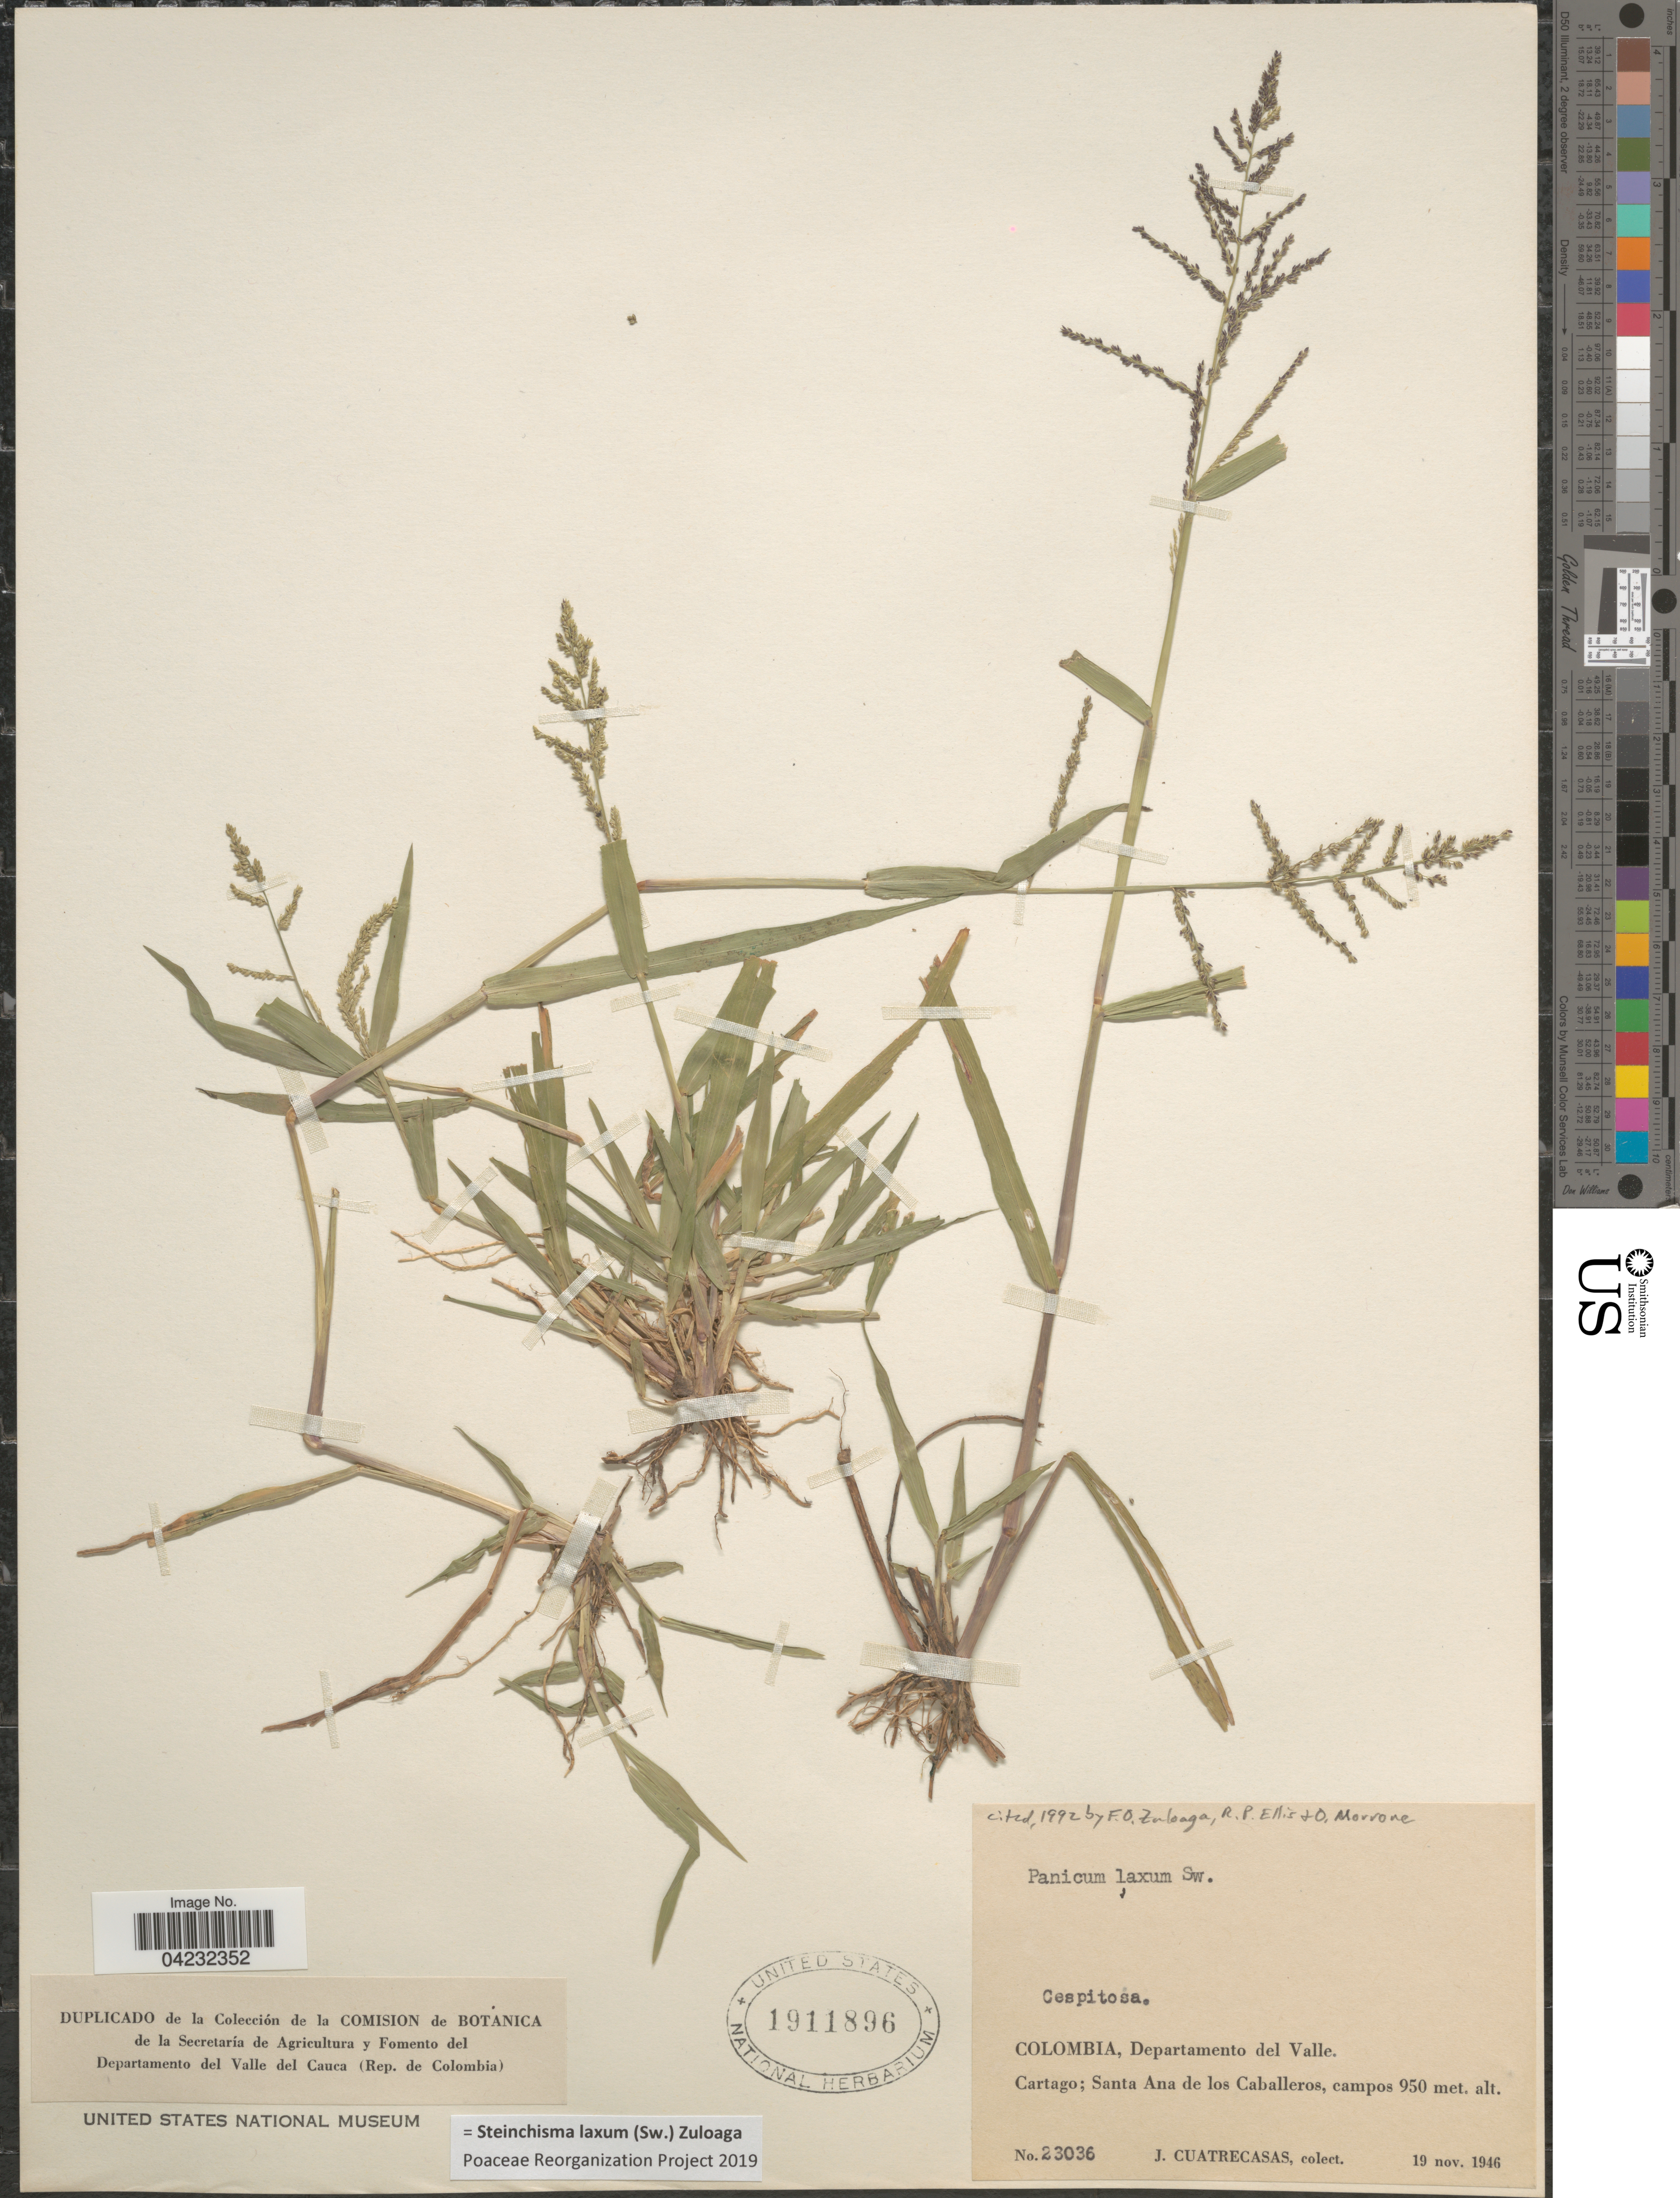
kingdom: Plantae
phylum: Tracheophyta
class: Liliopsida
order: Poales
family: Poaceae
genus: Steinchisma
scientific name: Steinchisma laxum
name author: (Sw.) Zuloaga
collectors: J. Cuatrecasas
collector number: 23036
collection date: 1946-11-19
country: Colombia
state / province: Valle del Cauca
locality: Departamento del Valle. Cartago; Santa Ana de los Caballeros.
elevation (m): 950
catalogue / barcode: US 1911896